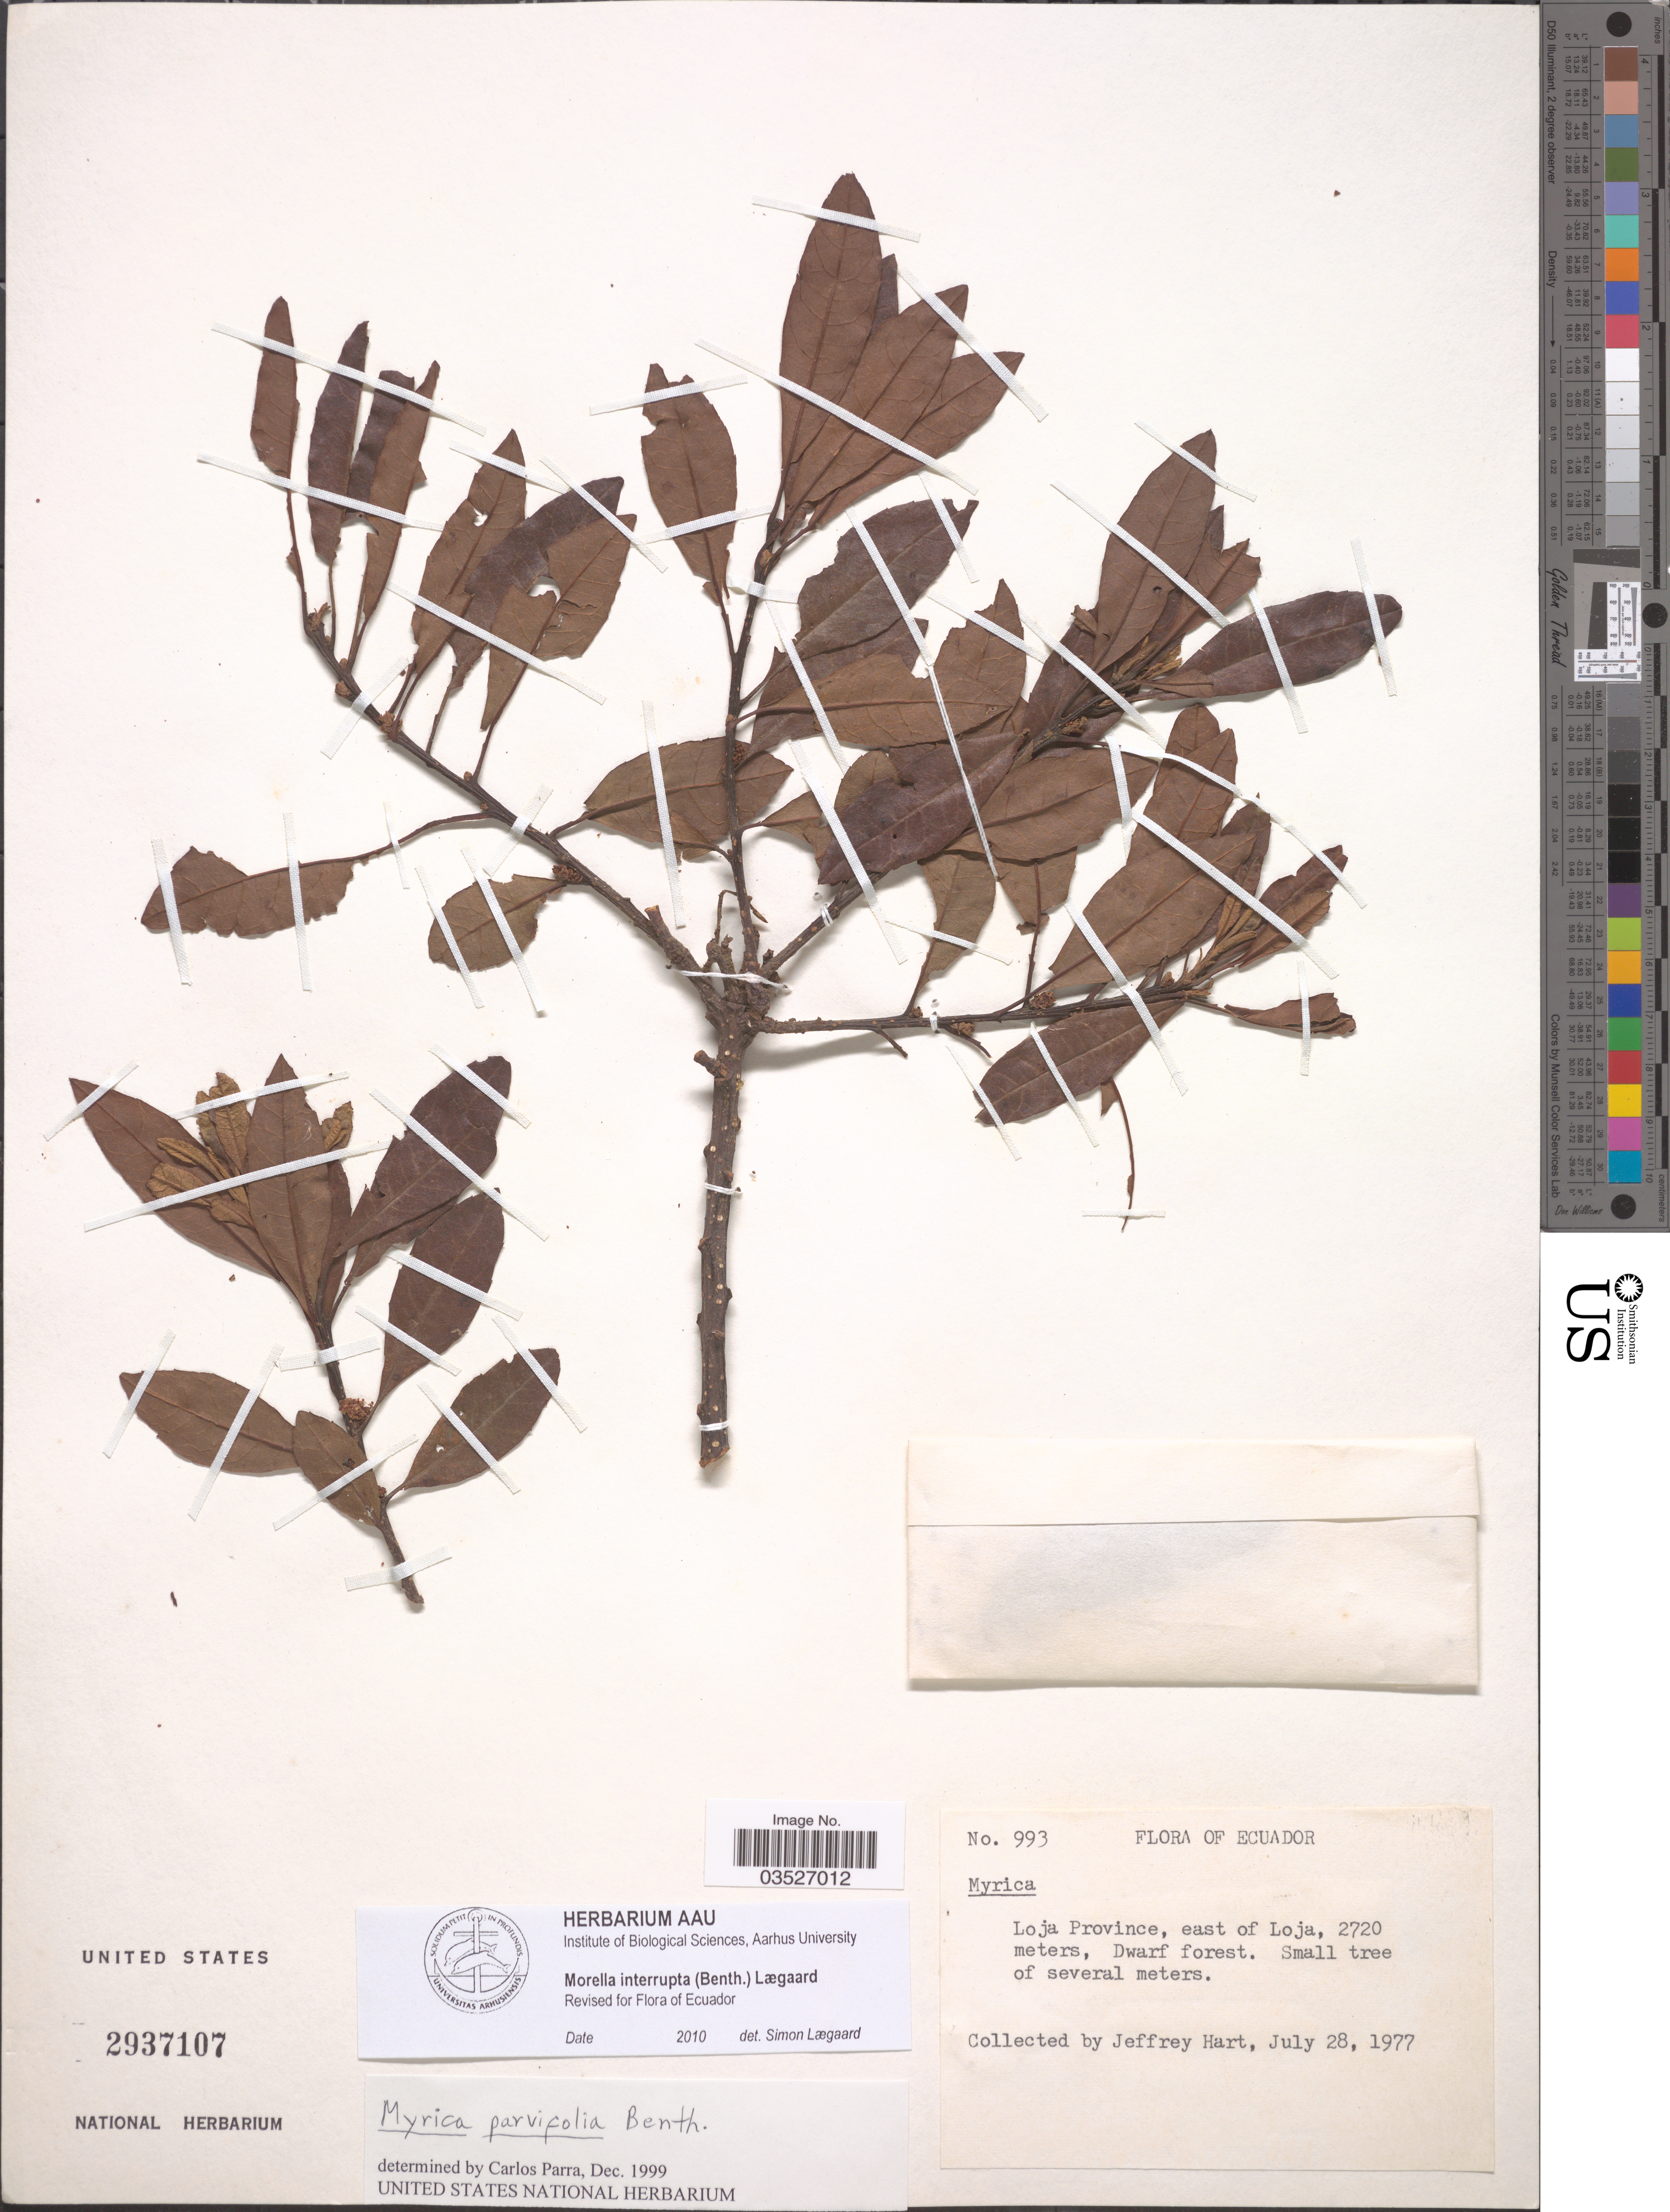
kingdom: Plantae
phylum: Tracheophyta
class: Magnoliopsida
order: Fagales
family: Myricaceae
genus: Morella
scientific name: Morella interrupta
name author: (Benth.) Lægaard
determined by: Lægaard, S.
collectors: J. A. Hart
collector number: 993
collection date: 1977-07-28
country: Ecuador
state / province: Loja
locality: East of Loja, Dwarf forest.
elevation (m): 2700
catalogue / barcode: US 2937107